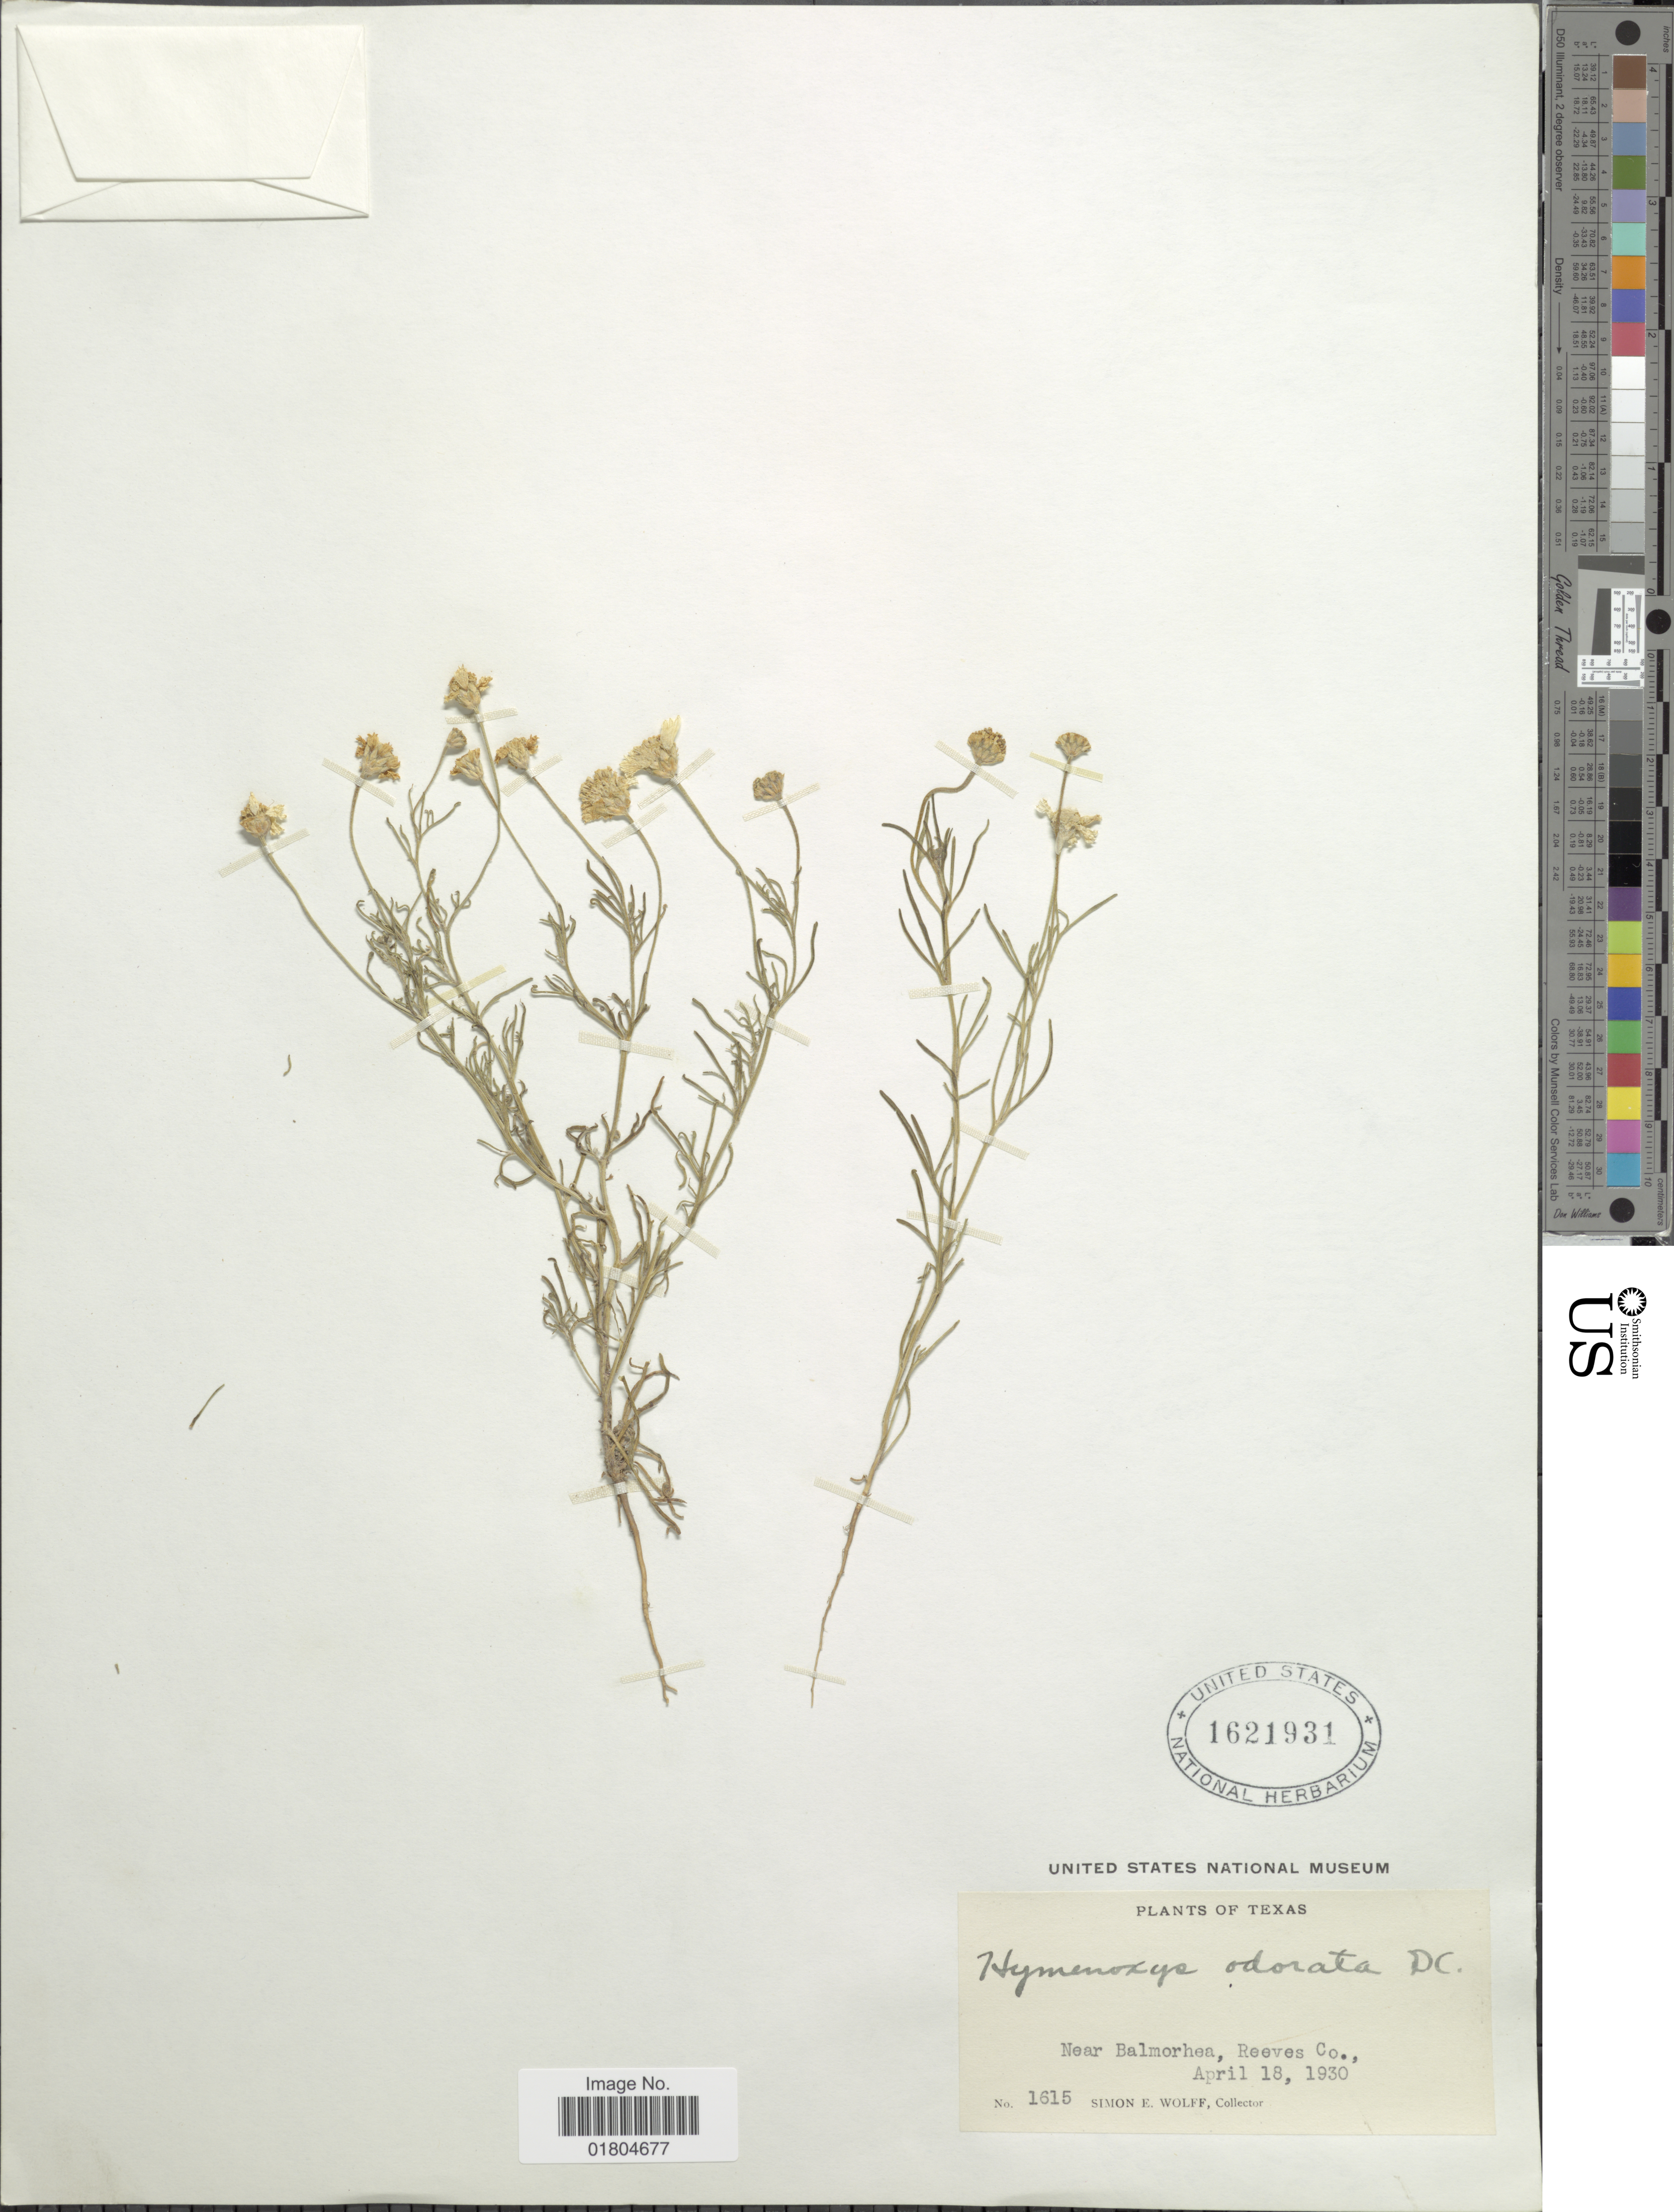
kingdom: Plantae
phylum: Tracheophyta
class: Magnoliopsida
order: Asterales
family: Asteraceae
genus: Hymenoxys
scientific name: Hymenoxys odorata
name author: DC.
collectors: S. E. Wolff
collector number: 1615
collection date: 1930-04-18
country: United States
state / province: Texas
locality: Near Balmorhea, Reeves Co.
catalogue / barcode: US 1621931